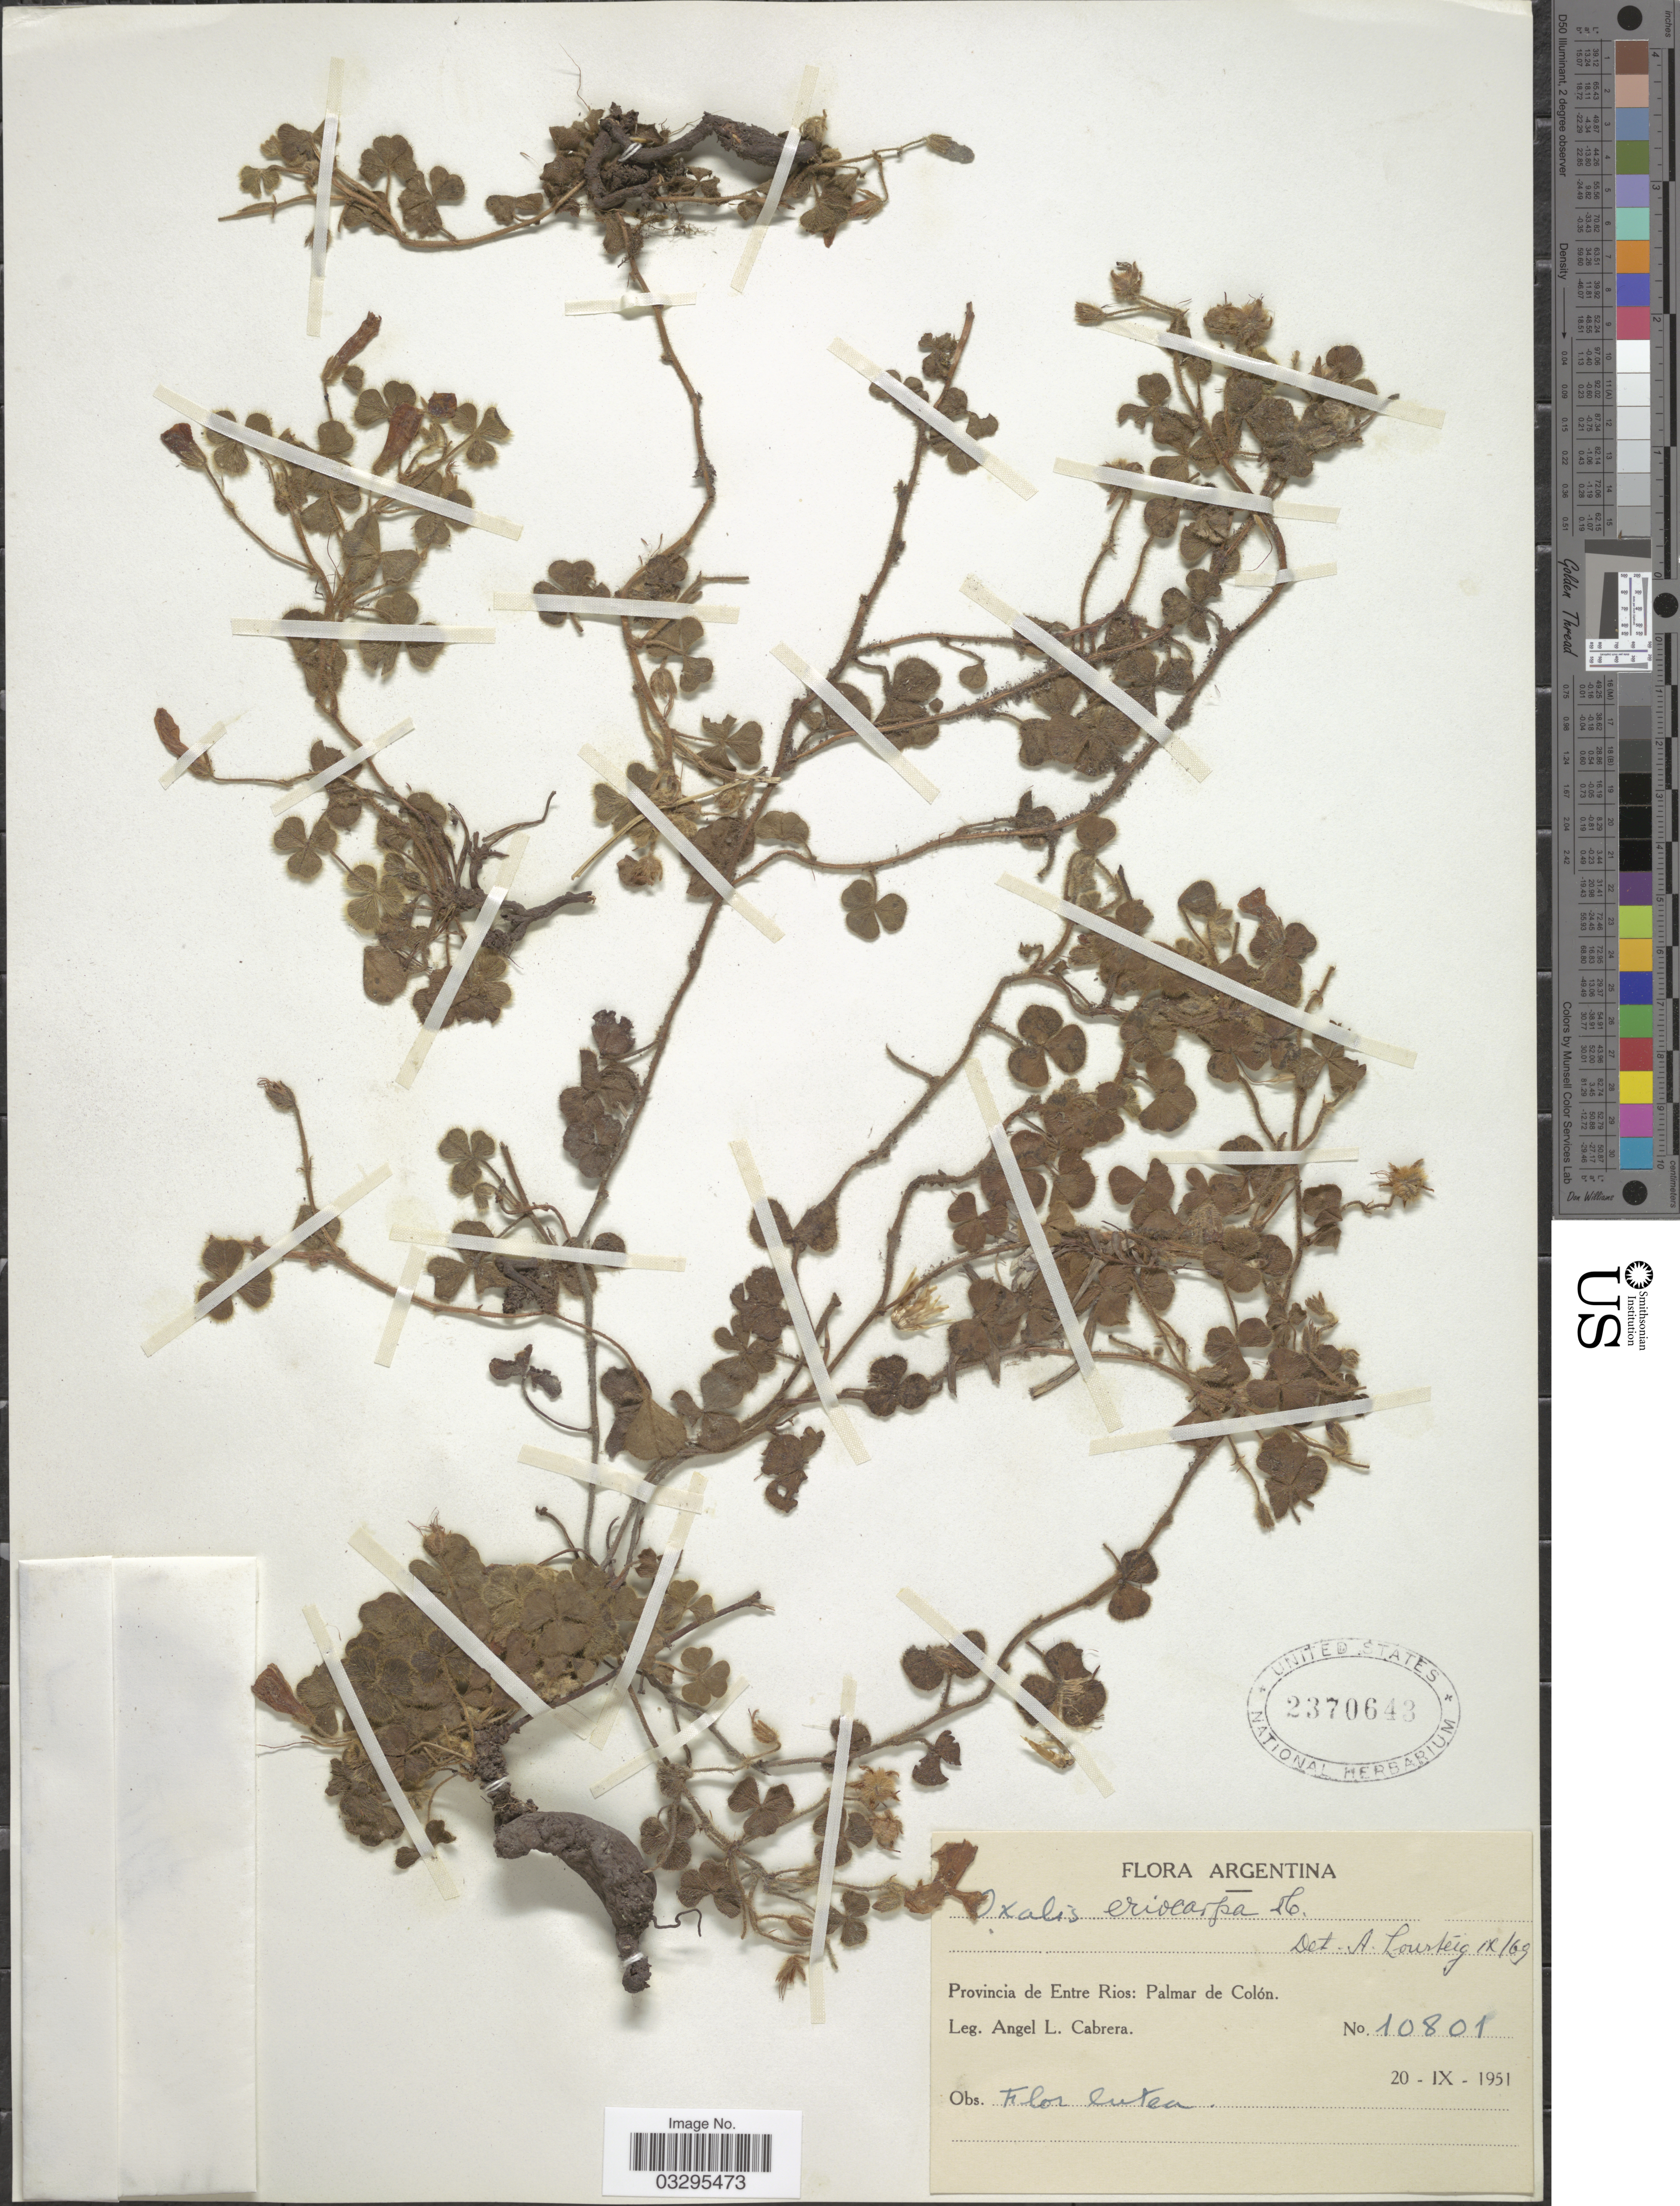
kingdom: Plantae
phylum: Tracheophyta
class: Magnoliopsida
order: Oxalidales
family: Oxalidaceae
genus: Oxalis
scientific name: Oxalis eriocarpa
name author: DC.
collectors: A. L. Cabrera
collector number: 10801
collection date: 1951-09-20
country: Argentina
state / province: Entre Rios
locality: Palmar de Colón.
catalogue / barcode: US 2370643